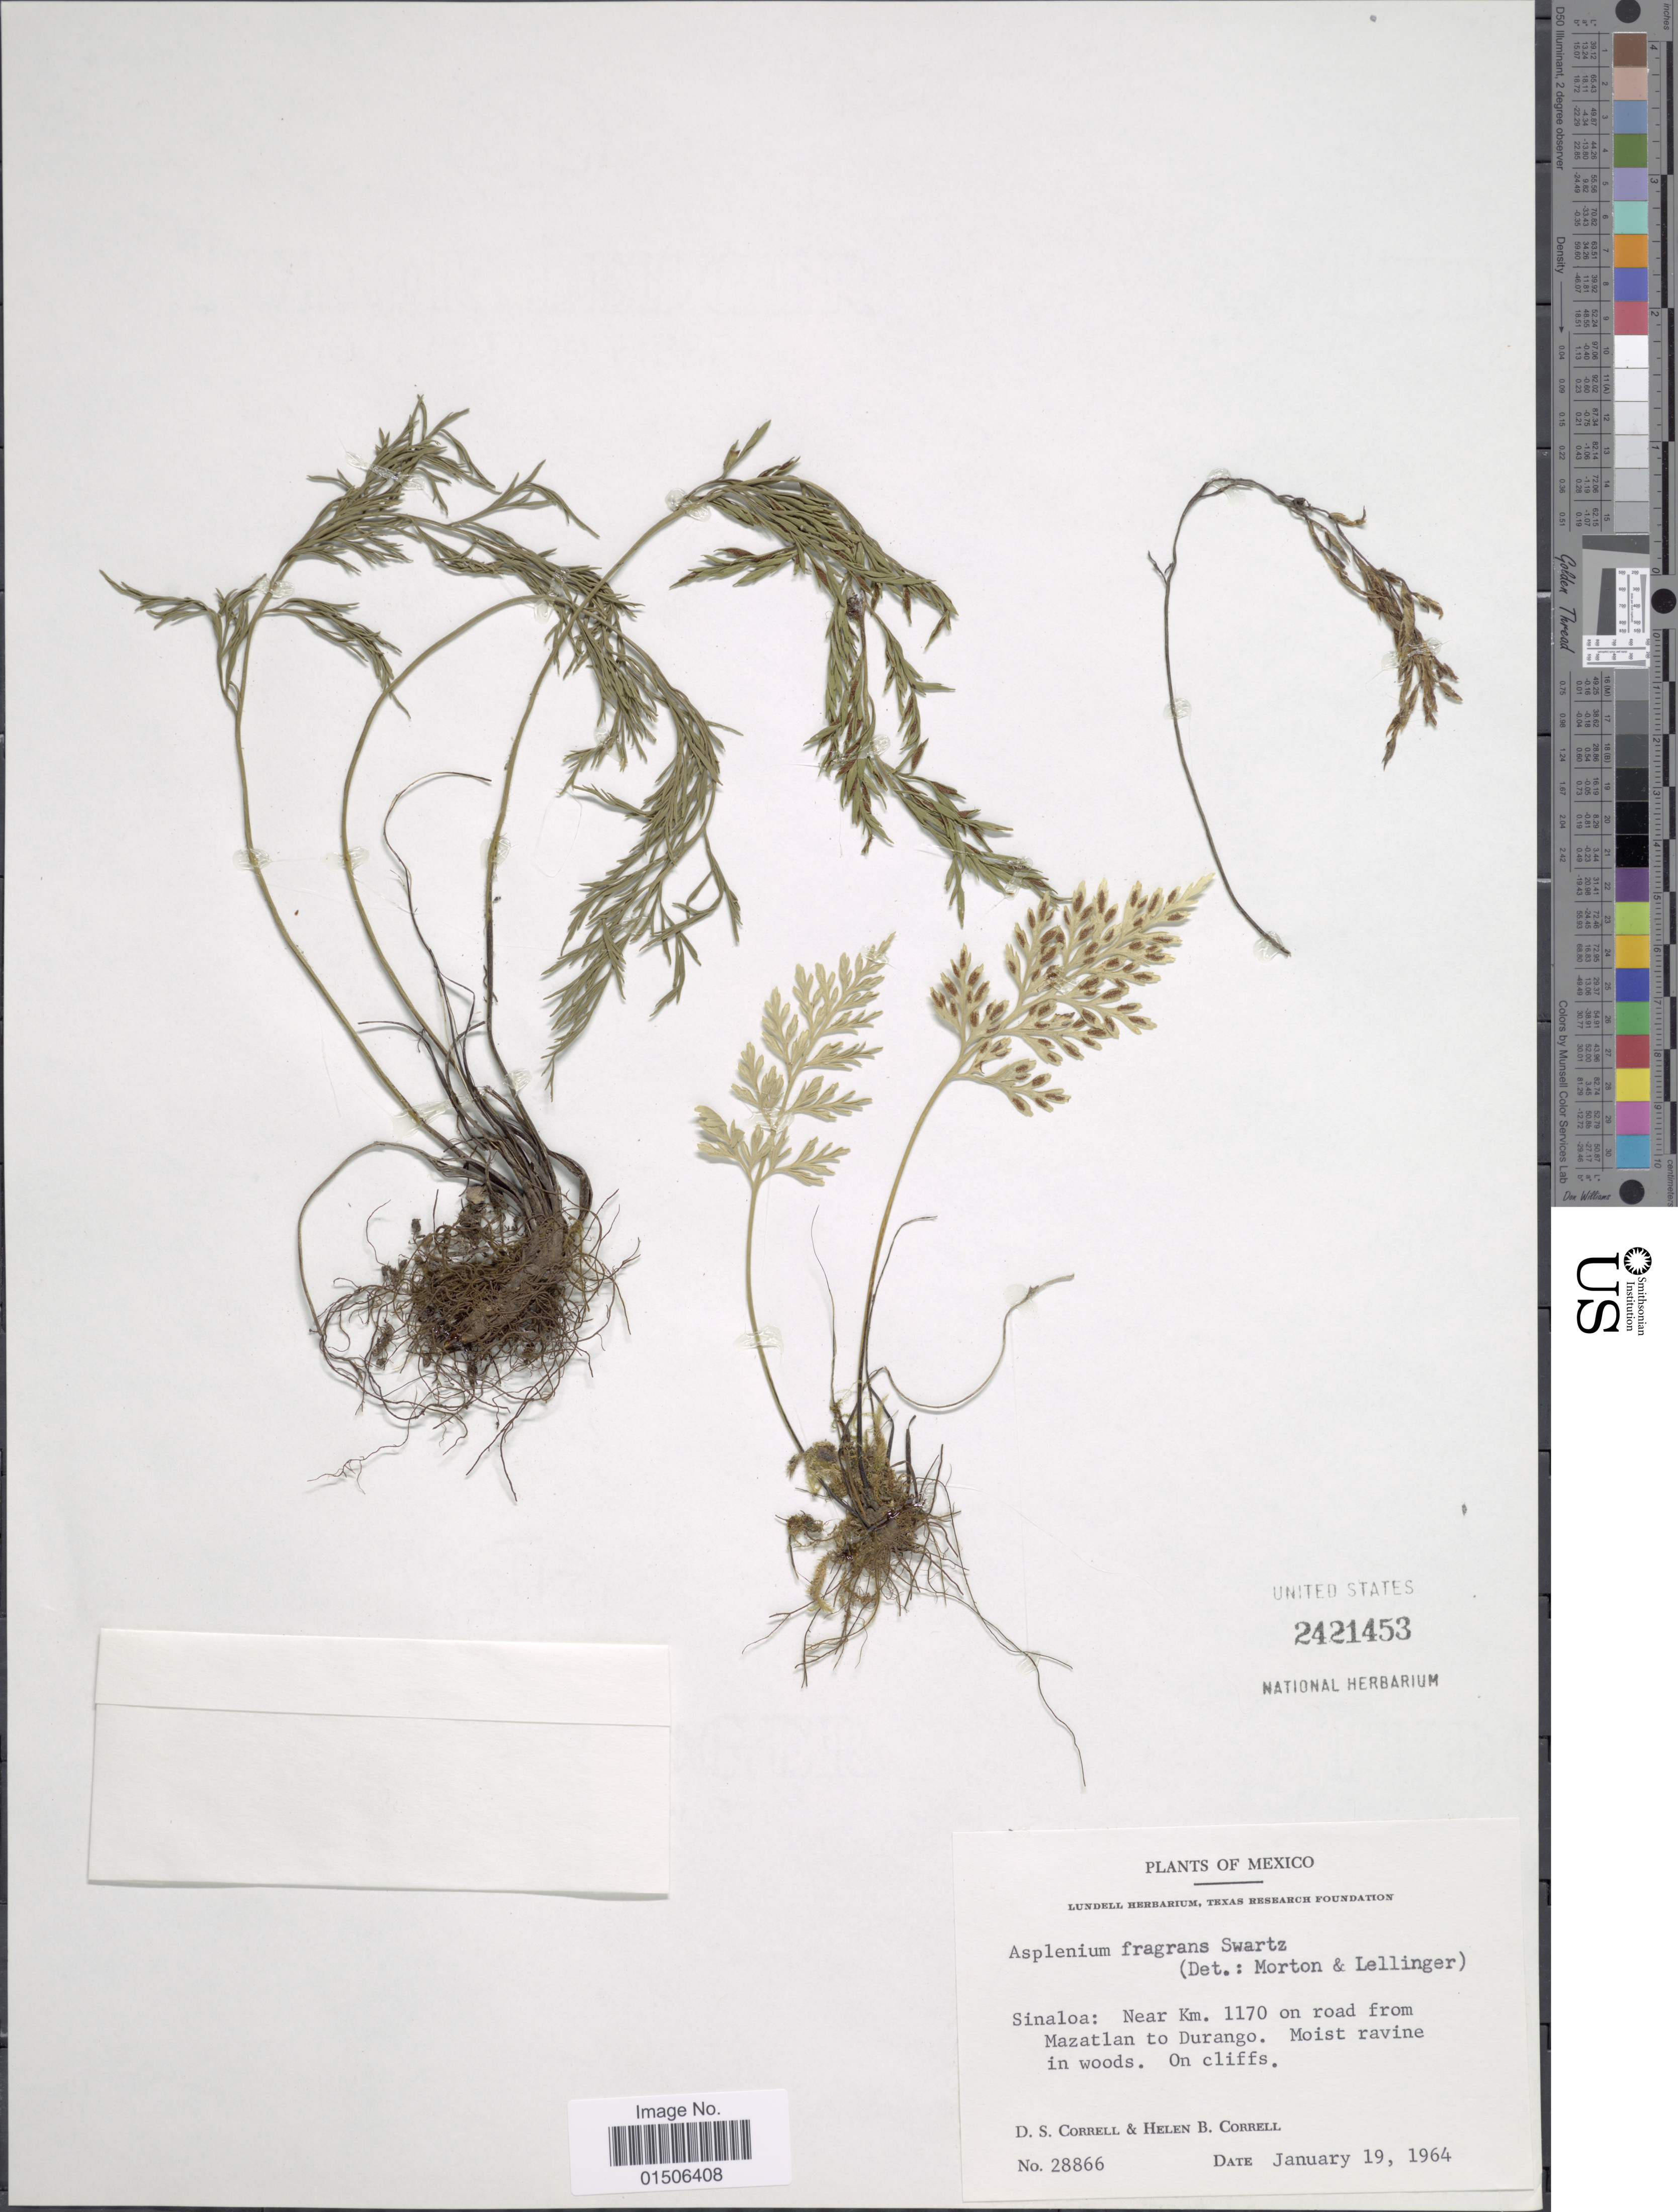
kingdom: Plantae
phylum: Tracheophyta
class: Polypodiopsida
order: Polypodiales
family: Aspleniaceae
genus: Asplenium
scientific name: Asplenium fragrans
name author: Sw.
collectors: D. S. Correll & H. Correll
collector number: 28866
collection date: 1964-01-19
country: Mexico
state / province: Sinaloa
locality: Near Km. 1170 on road from Mazatlan to Durango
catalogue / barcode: US 2421453